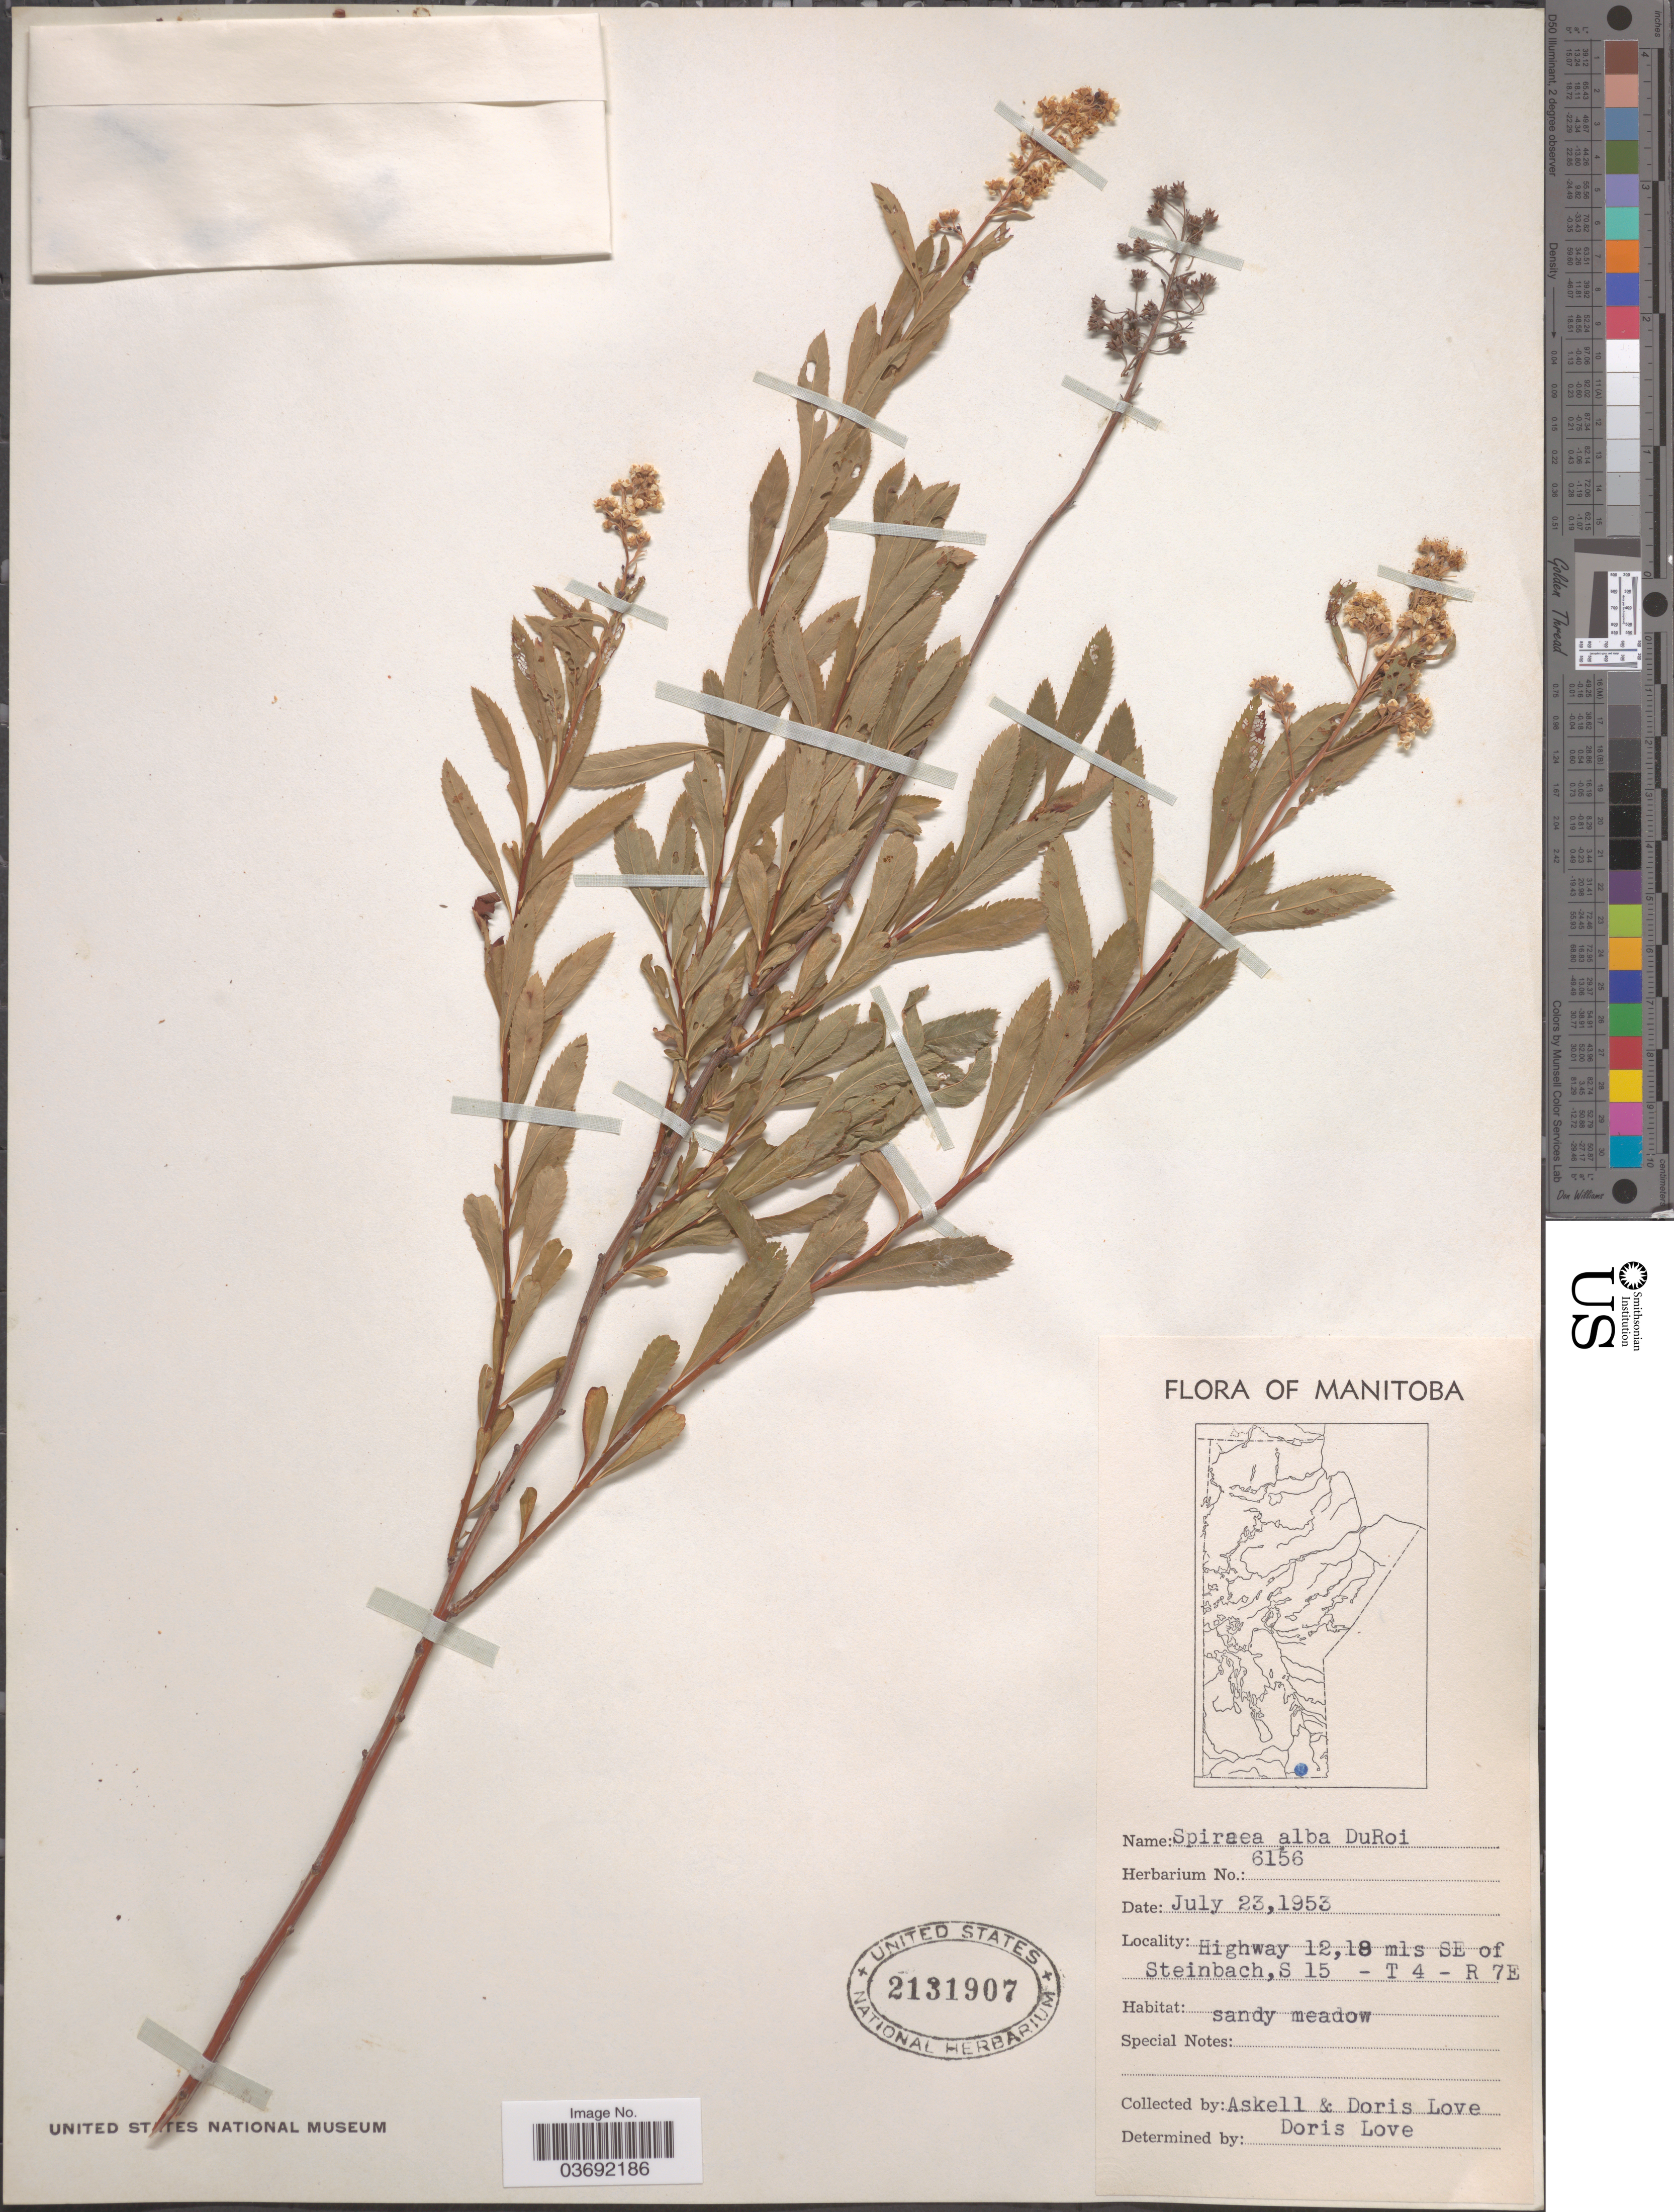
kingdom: Plantae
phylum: Tracheophyta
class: Magnoliopsida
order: Rosales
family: Rosaceae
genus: Spiraea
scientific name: Spiraea alba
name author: Du Roi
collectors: Á. Löve & D. Löve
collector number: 6156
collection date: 1953-07-23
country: Canada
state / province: Manitoba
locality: Highway 12,18 mls SE of Steinbach, S 15 - T 4 - R 7E.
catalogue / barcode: US 2131907